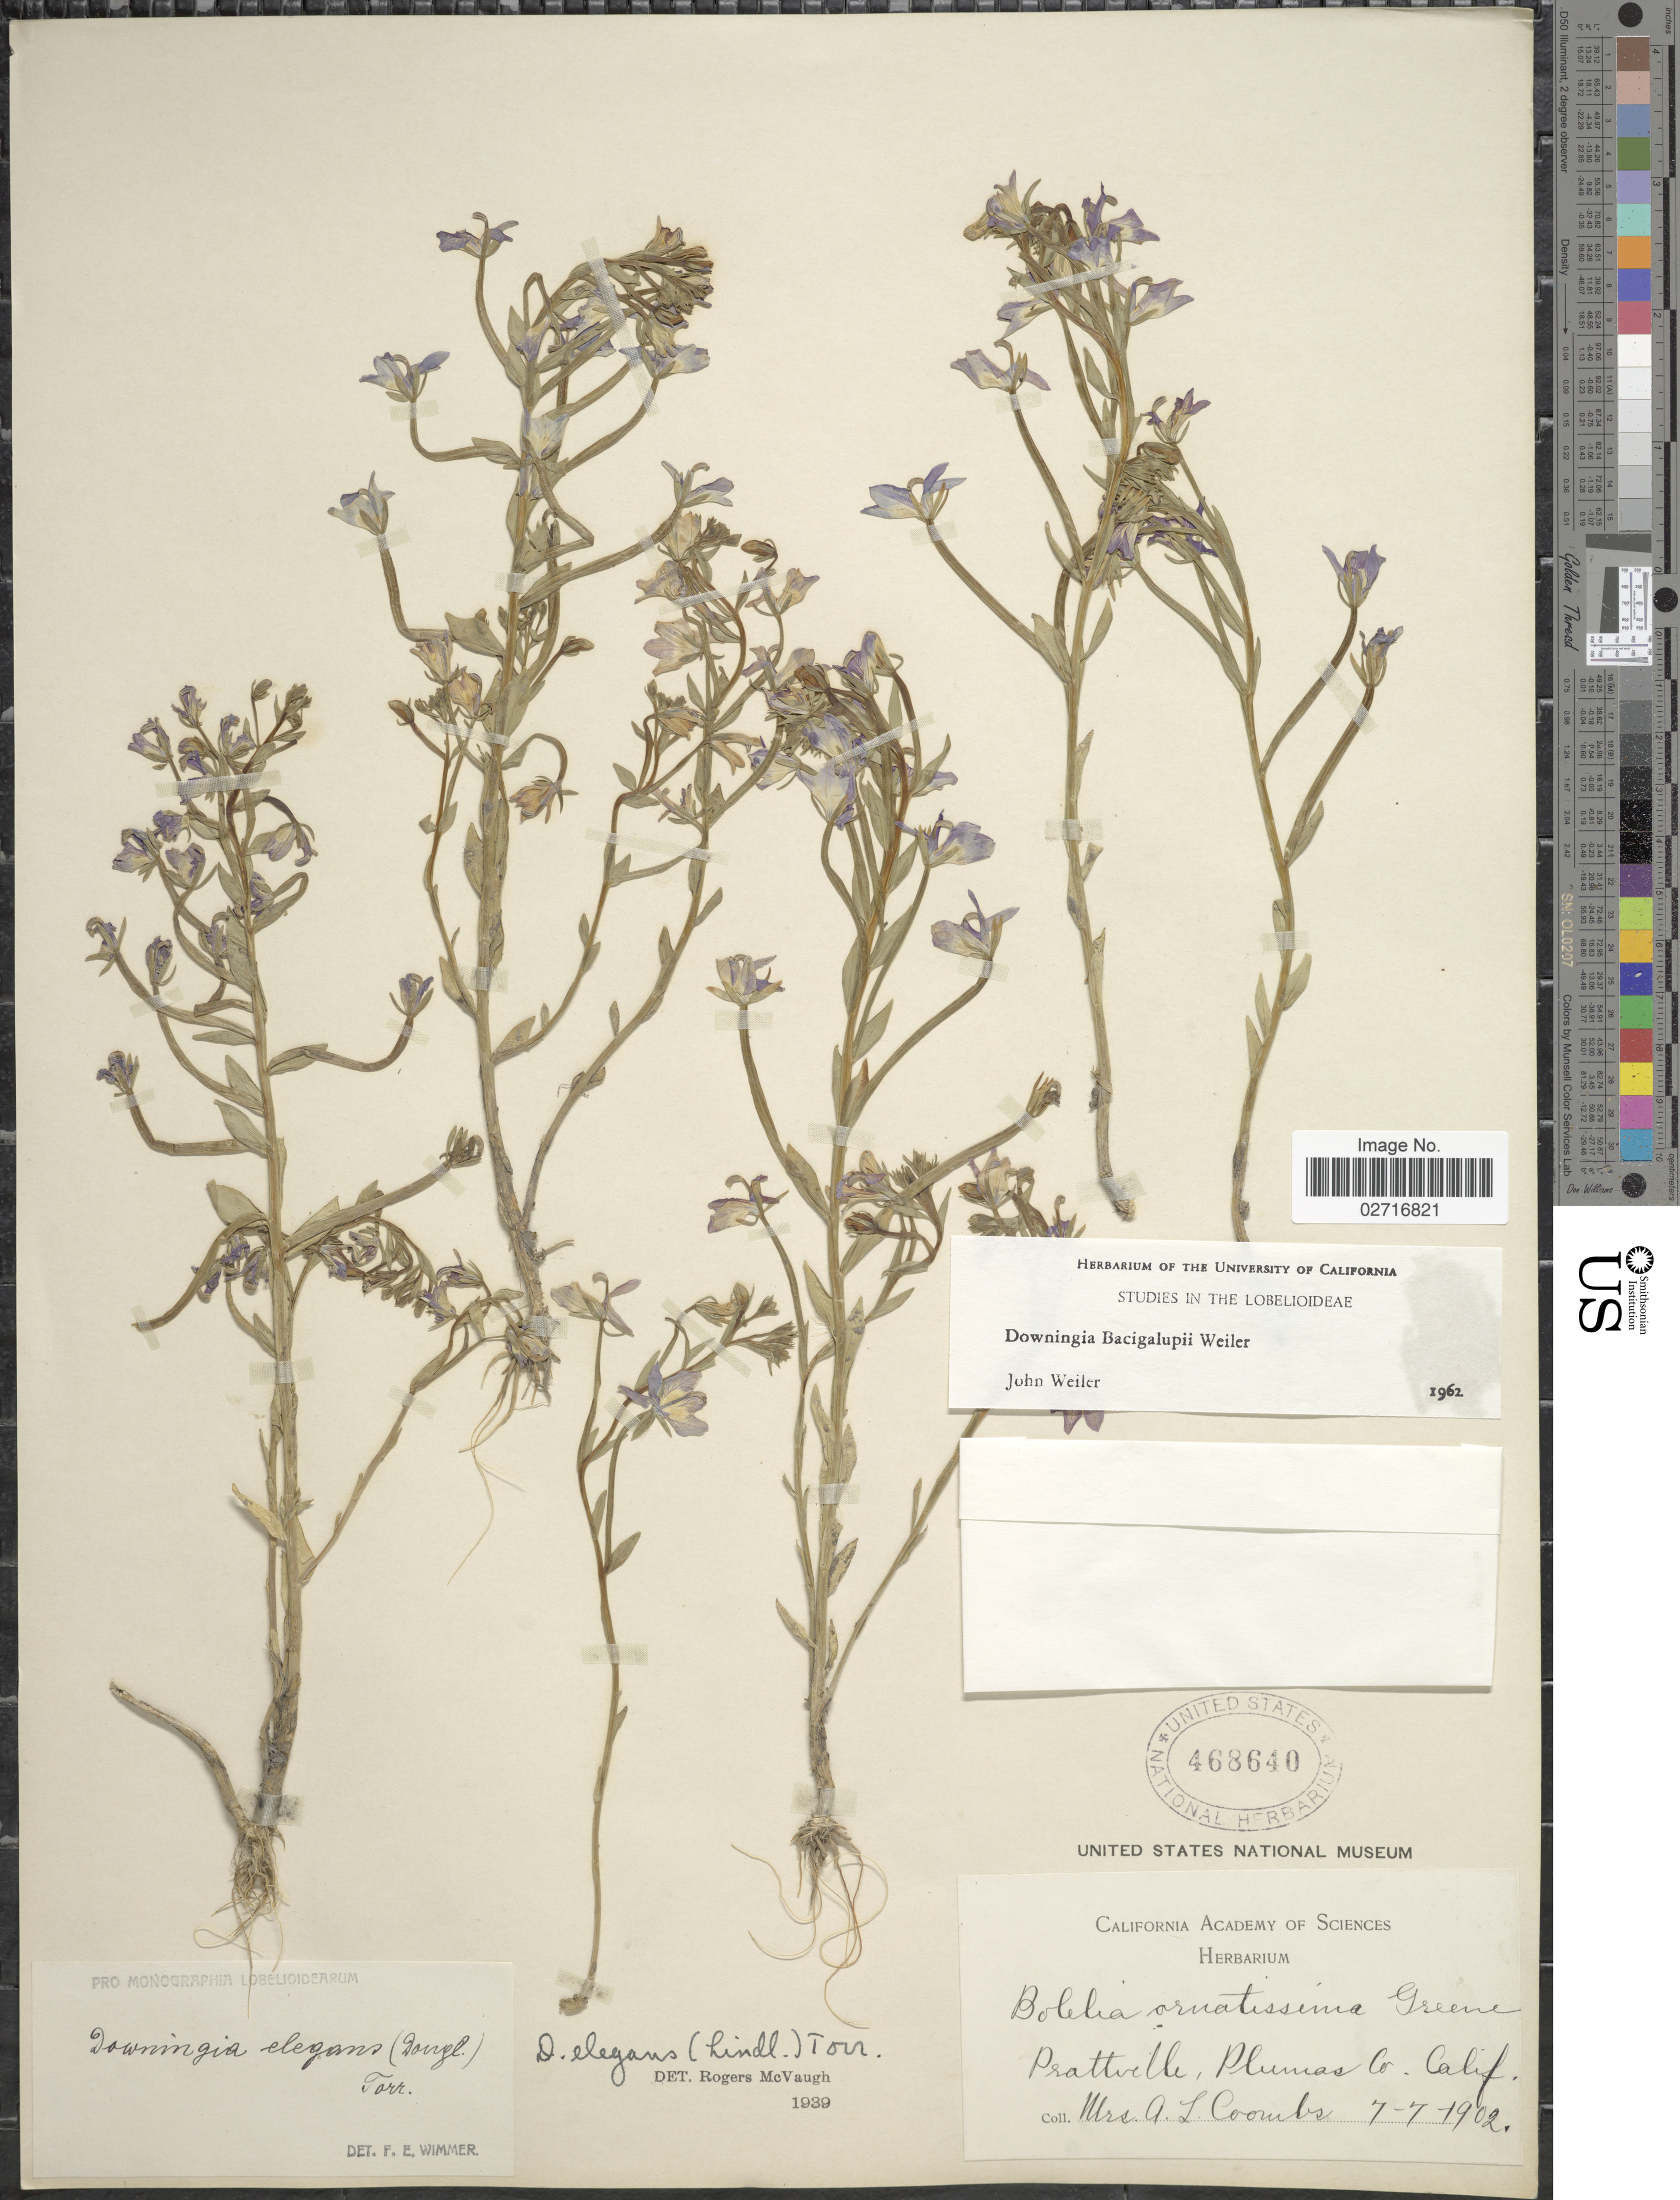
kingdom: Plantae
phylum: Tracheophyta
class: Magnoliopsida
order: Asterales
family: Campanulaceae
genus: Downingia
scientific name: Downingia bacigalupii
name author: Weiler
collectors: A. Coombs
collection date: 1902-07-07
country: United States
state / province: California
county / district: Plumas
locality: Prattville, Plumas Co.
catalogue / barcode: US 468640